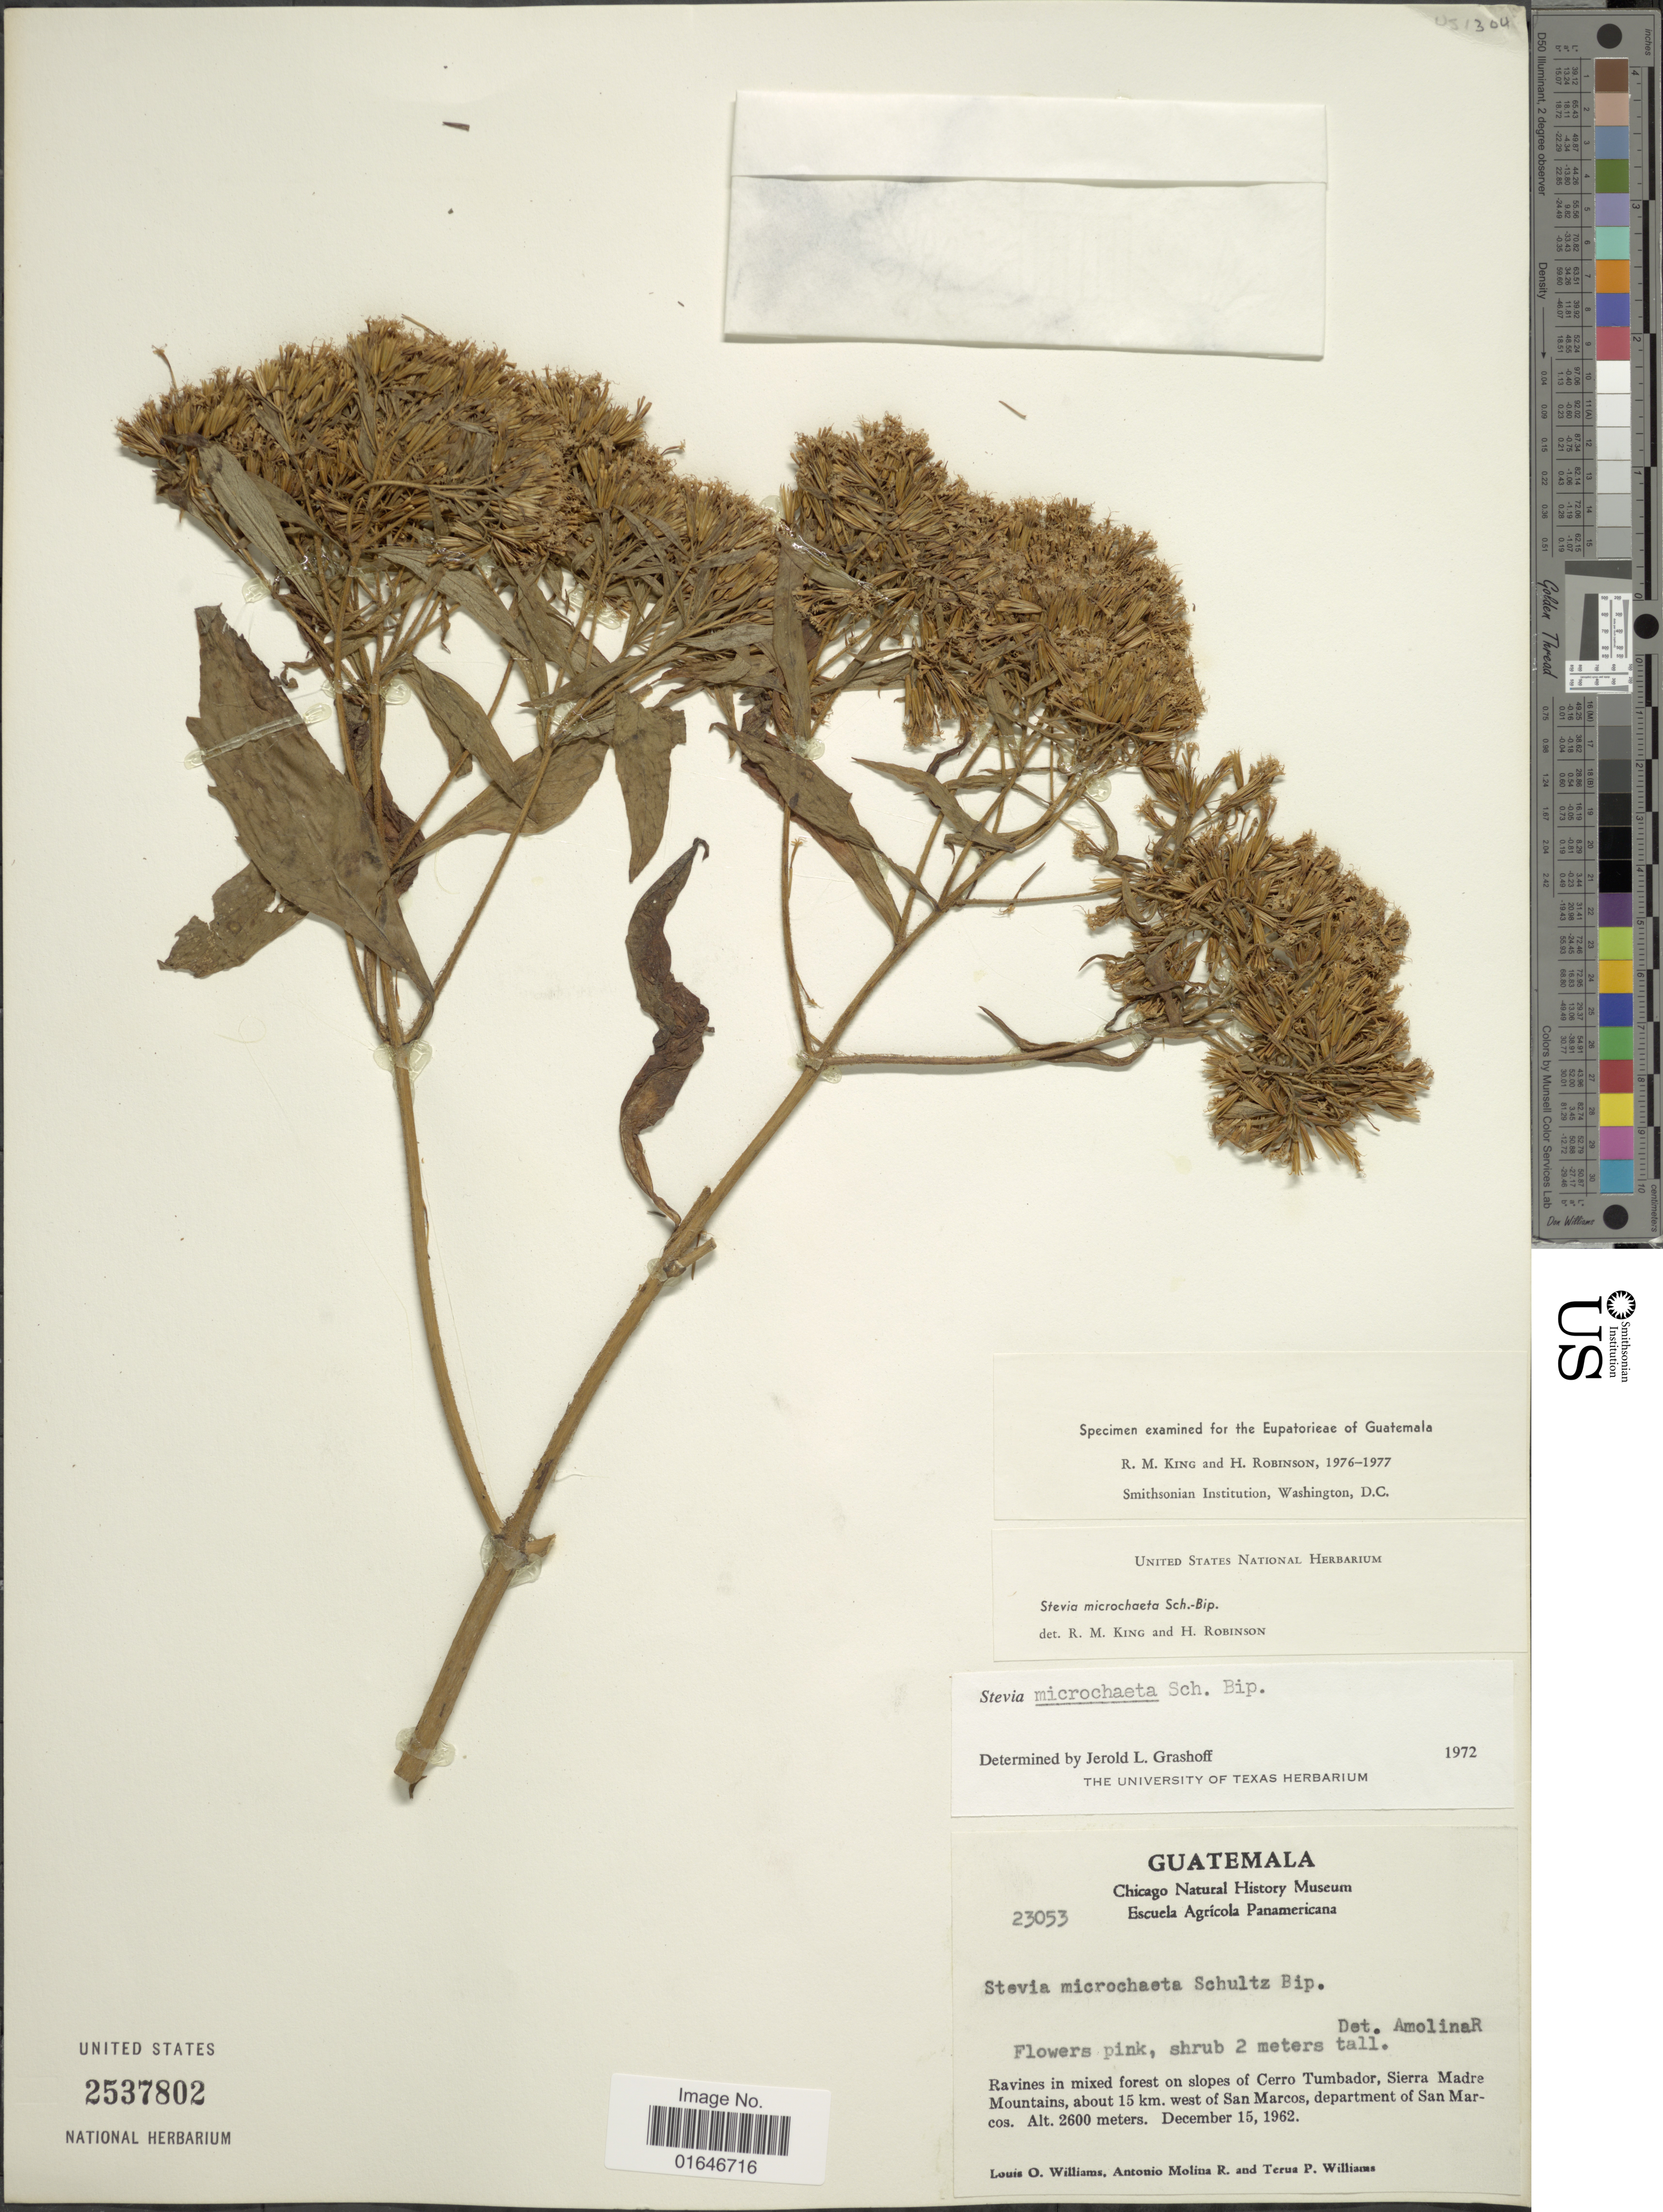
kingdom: Plantae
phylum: Tracheophyta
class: Magnoliopsida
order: Asterales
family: Asteraceae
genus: Stevia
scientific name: Stevia microchaeta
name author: Sch. Bip.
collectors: L. O. Williams, A. Molina R. & T. P. Williams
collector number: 23053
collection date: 1962-12-15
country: Guatemala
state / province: San Marcos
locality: Ravines in mixed forest on slopes of Cerro Tumbador, Sierra Madre Mountains, about 15 km. west of San Marcos.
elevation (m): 2600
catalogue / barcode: US 2537802